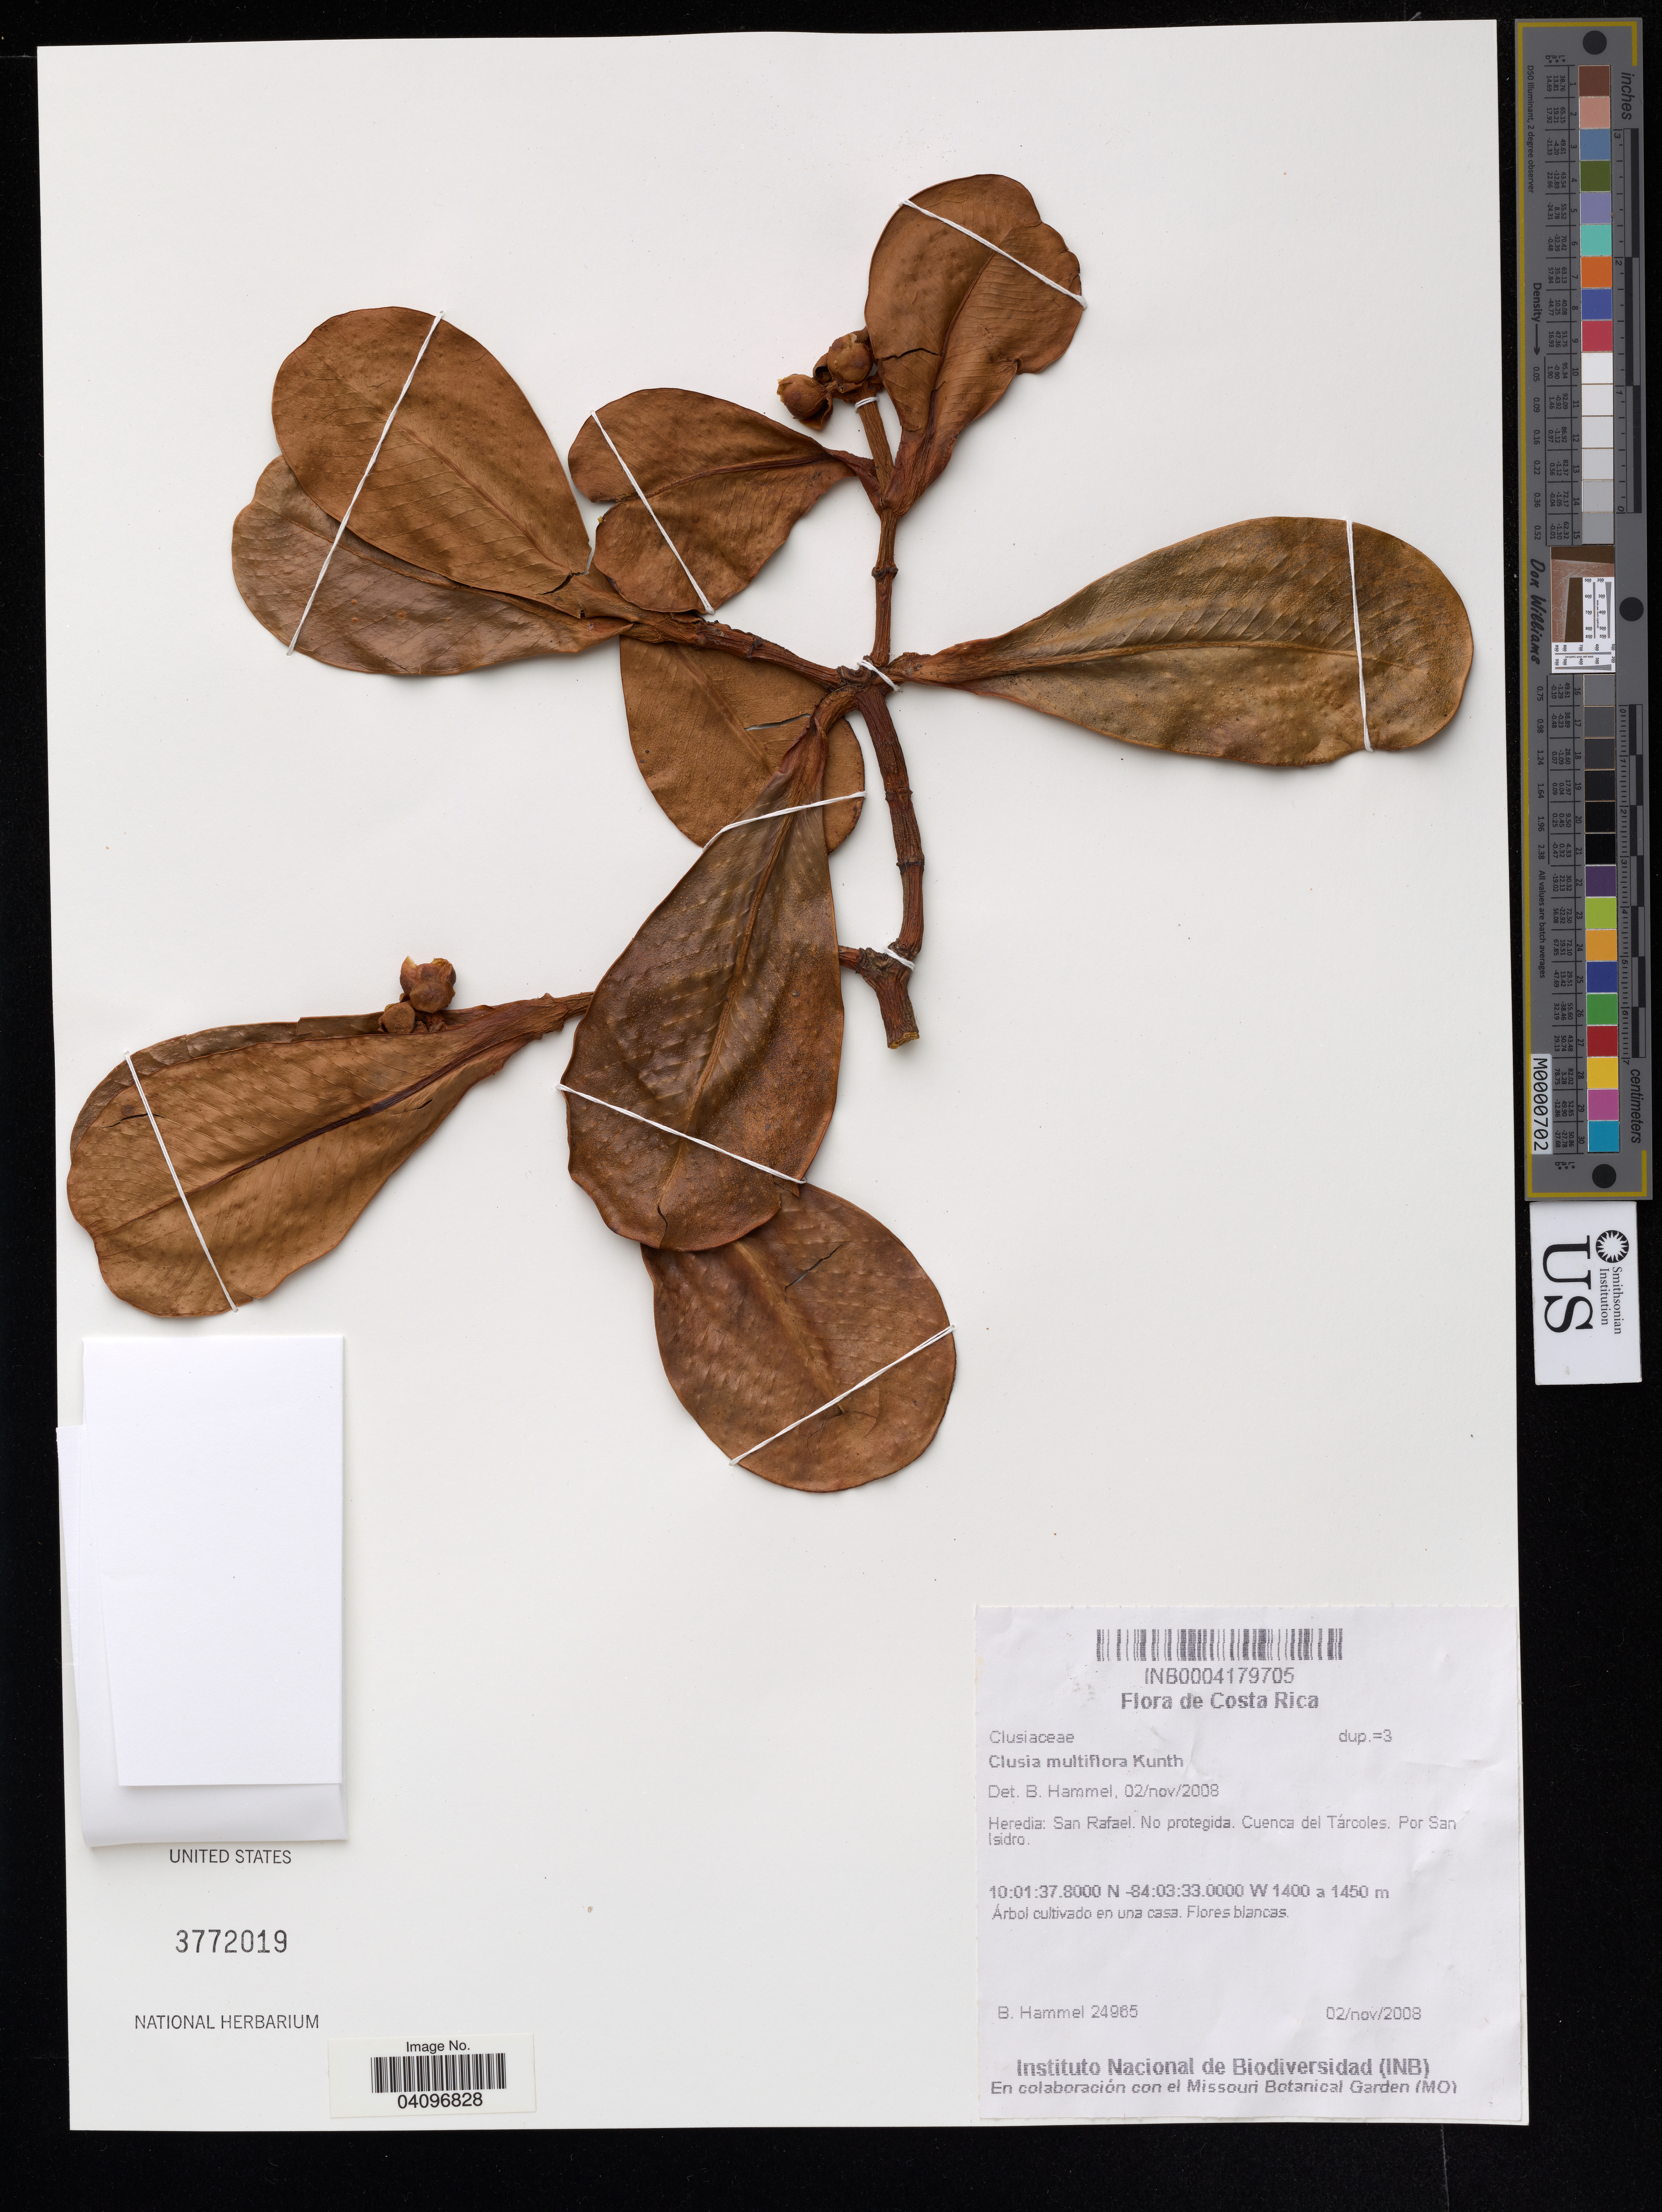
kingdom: Plantae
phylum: Tracheophyta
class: Magnoliopsida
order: Malpighiales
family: Clusiaceae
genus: Clusia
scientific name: Clusia multiflora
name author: Kunth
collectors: B. Hammel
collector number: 24965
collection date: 2008-11-02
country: Costa Rica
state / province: Heredia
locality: San Rafael. No protegida. Cuenca del Tárcoles. Por San Isidro.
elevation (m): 1400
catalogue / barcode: US 3772019